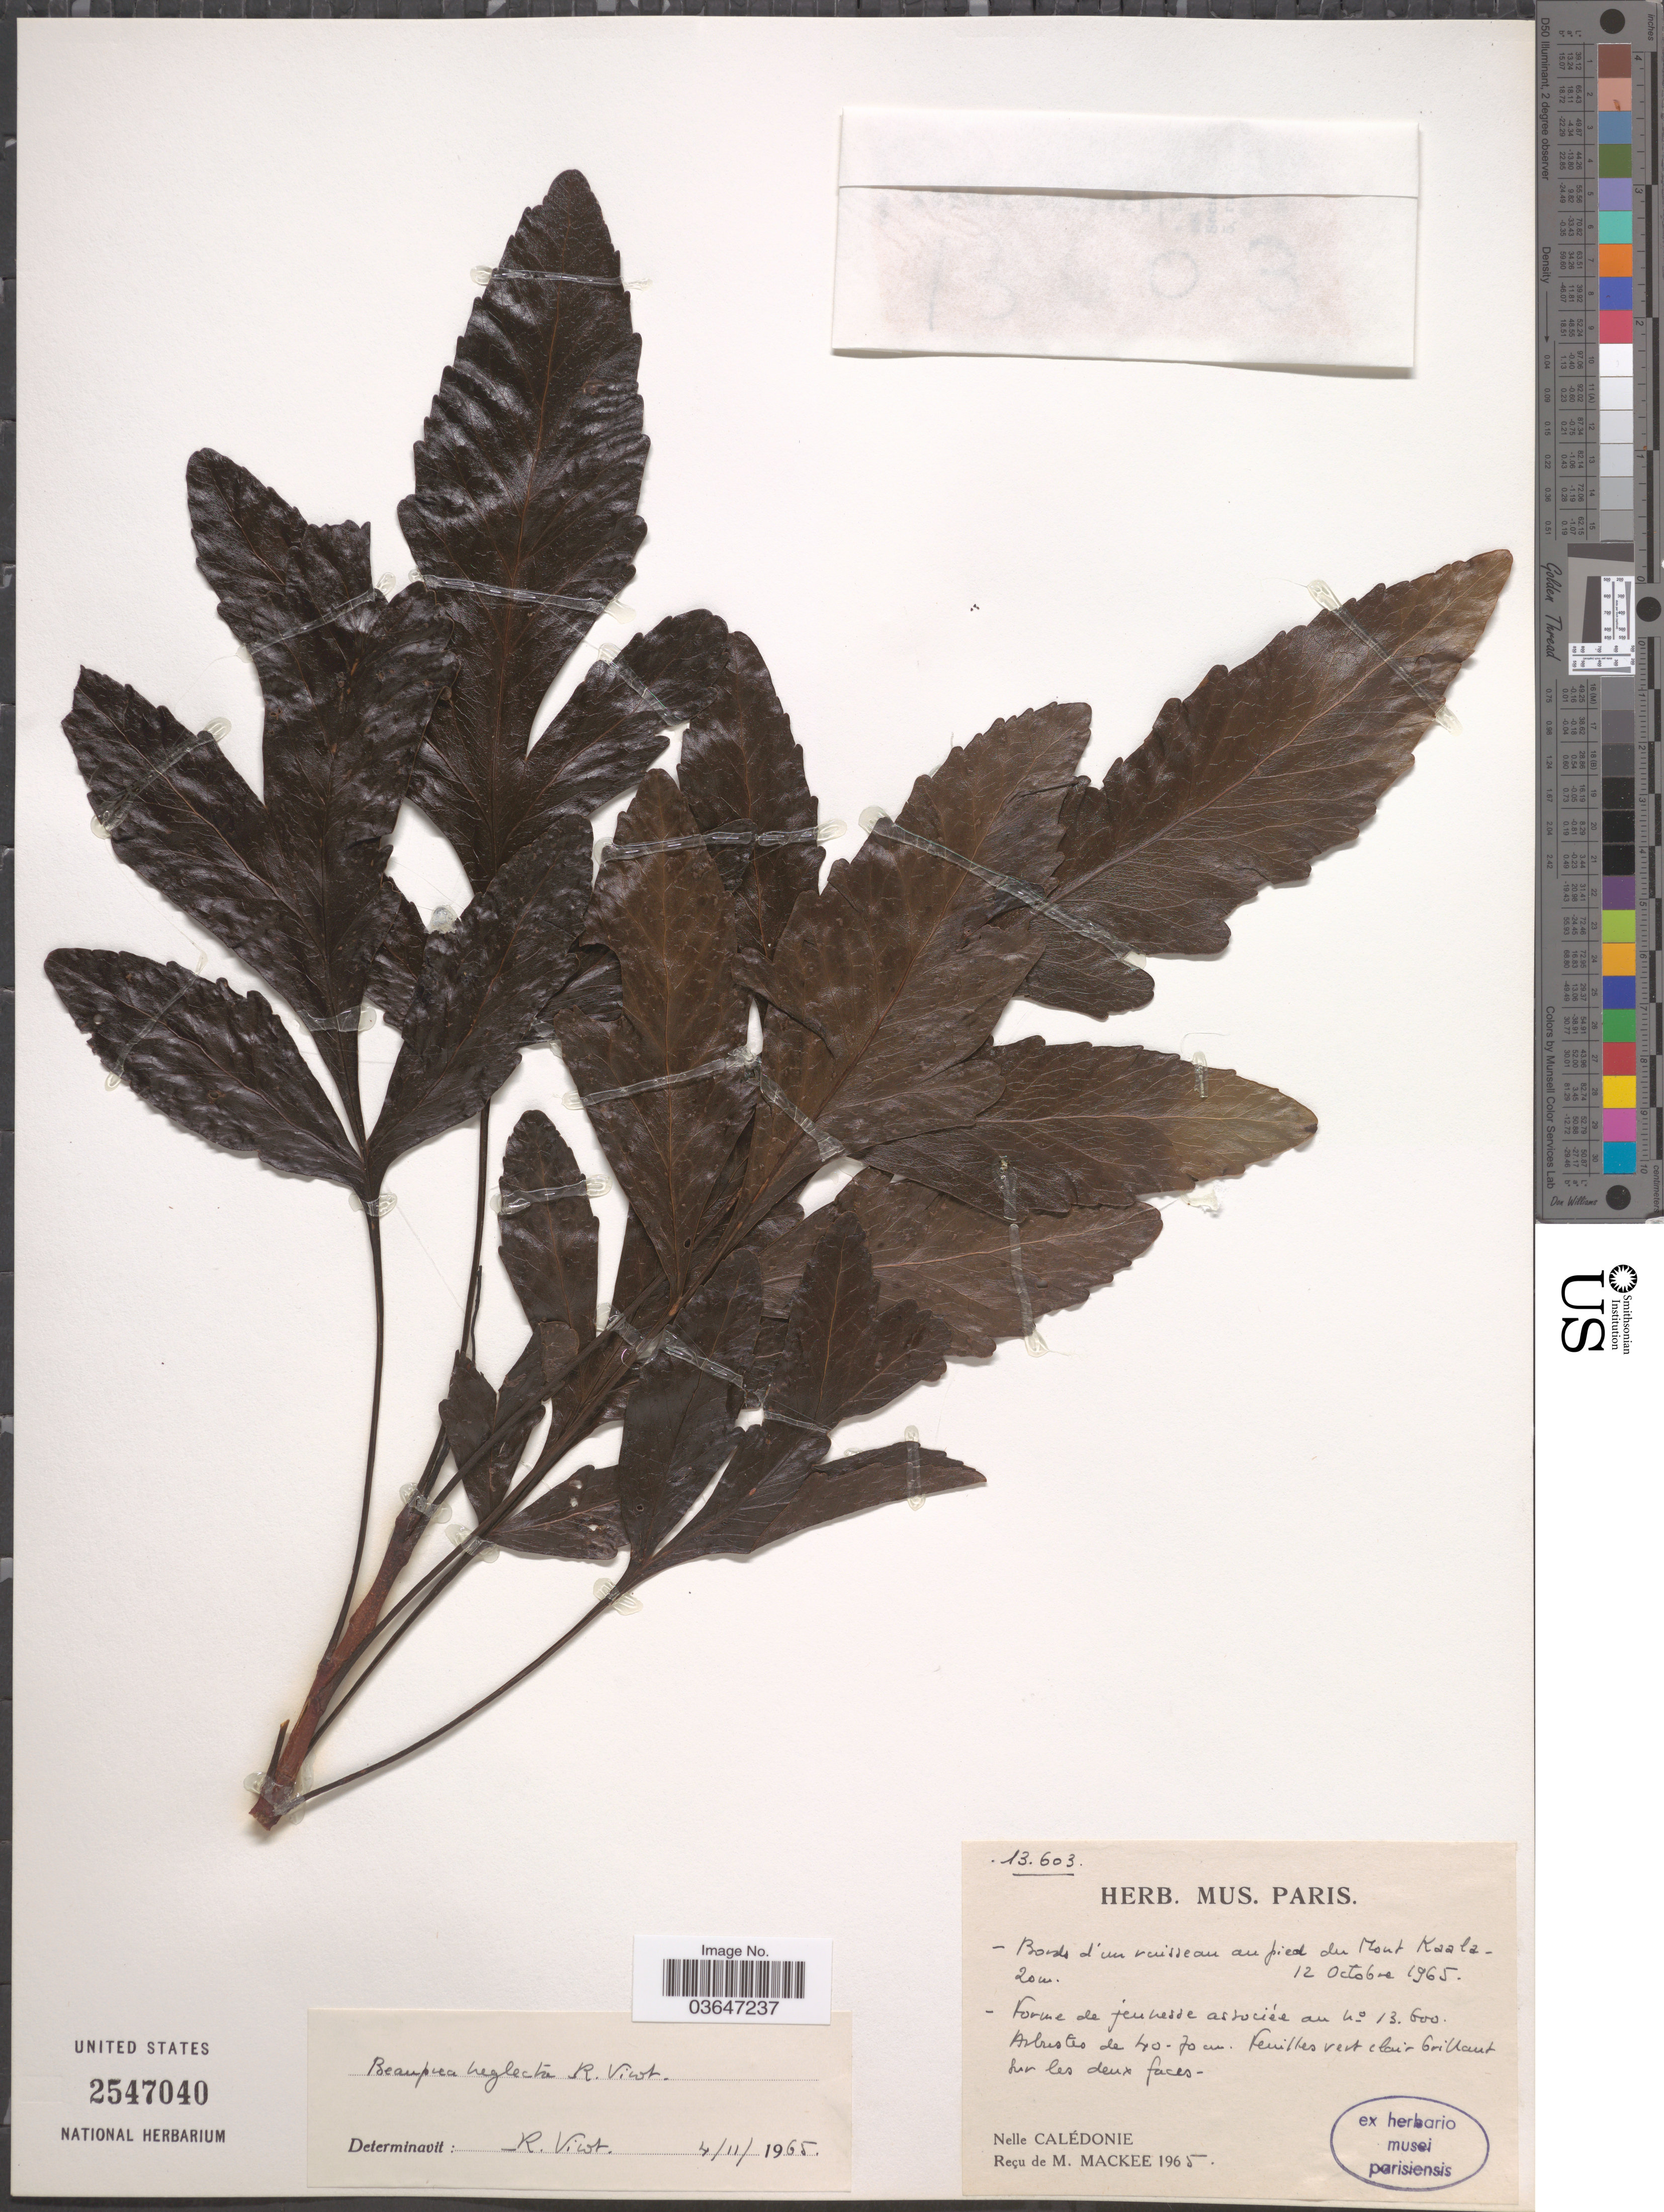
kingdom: Plantae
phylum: Tracheophyta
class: Magnoliopsida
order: Proteales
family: Proteaceae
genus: Beauprea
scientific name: Beauprea neglecta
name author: R. Virot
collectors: M. Mackee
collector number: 13603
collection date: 1965-10-12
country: New Caledonia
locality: Bords d'un ruisseau au pied du Mont Kaala.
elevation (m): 20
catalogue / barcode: US 2547040